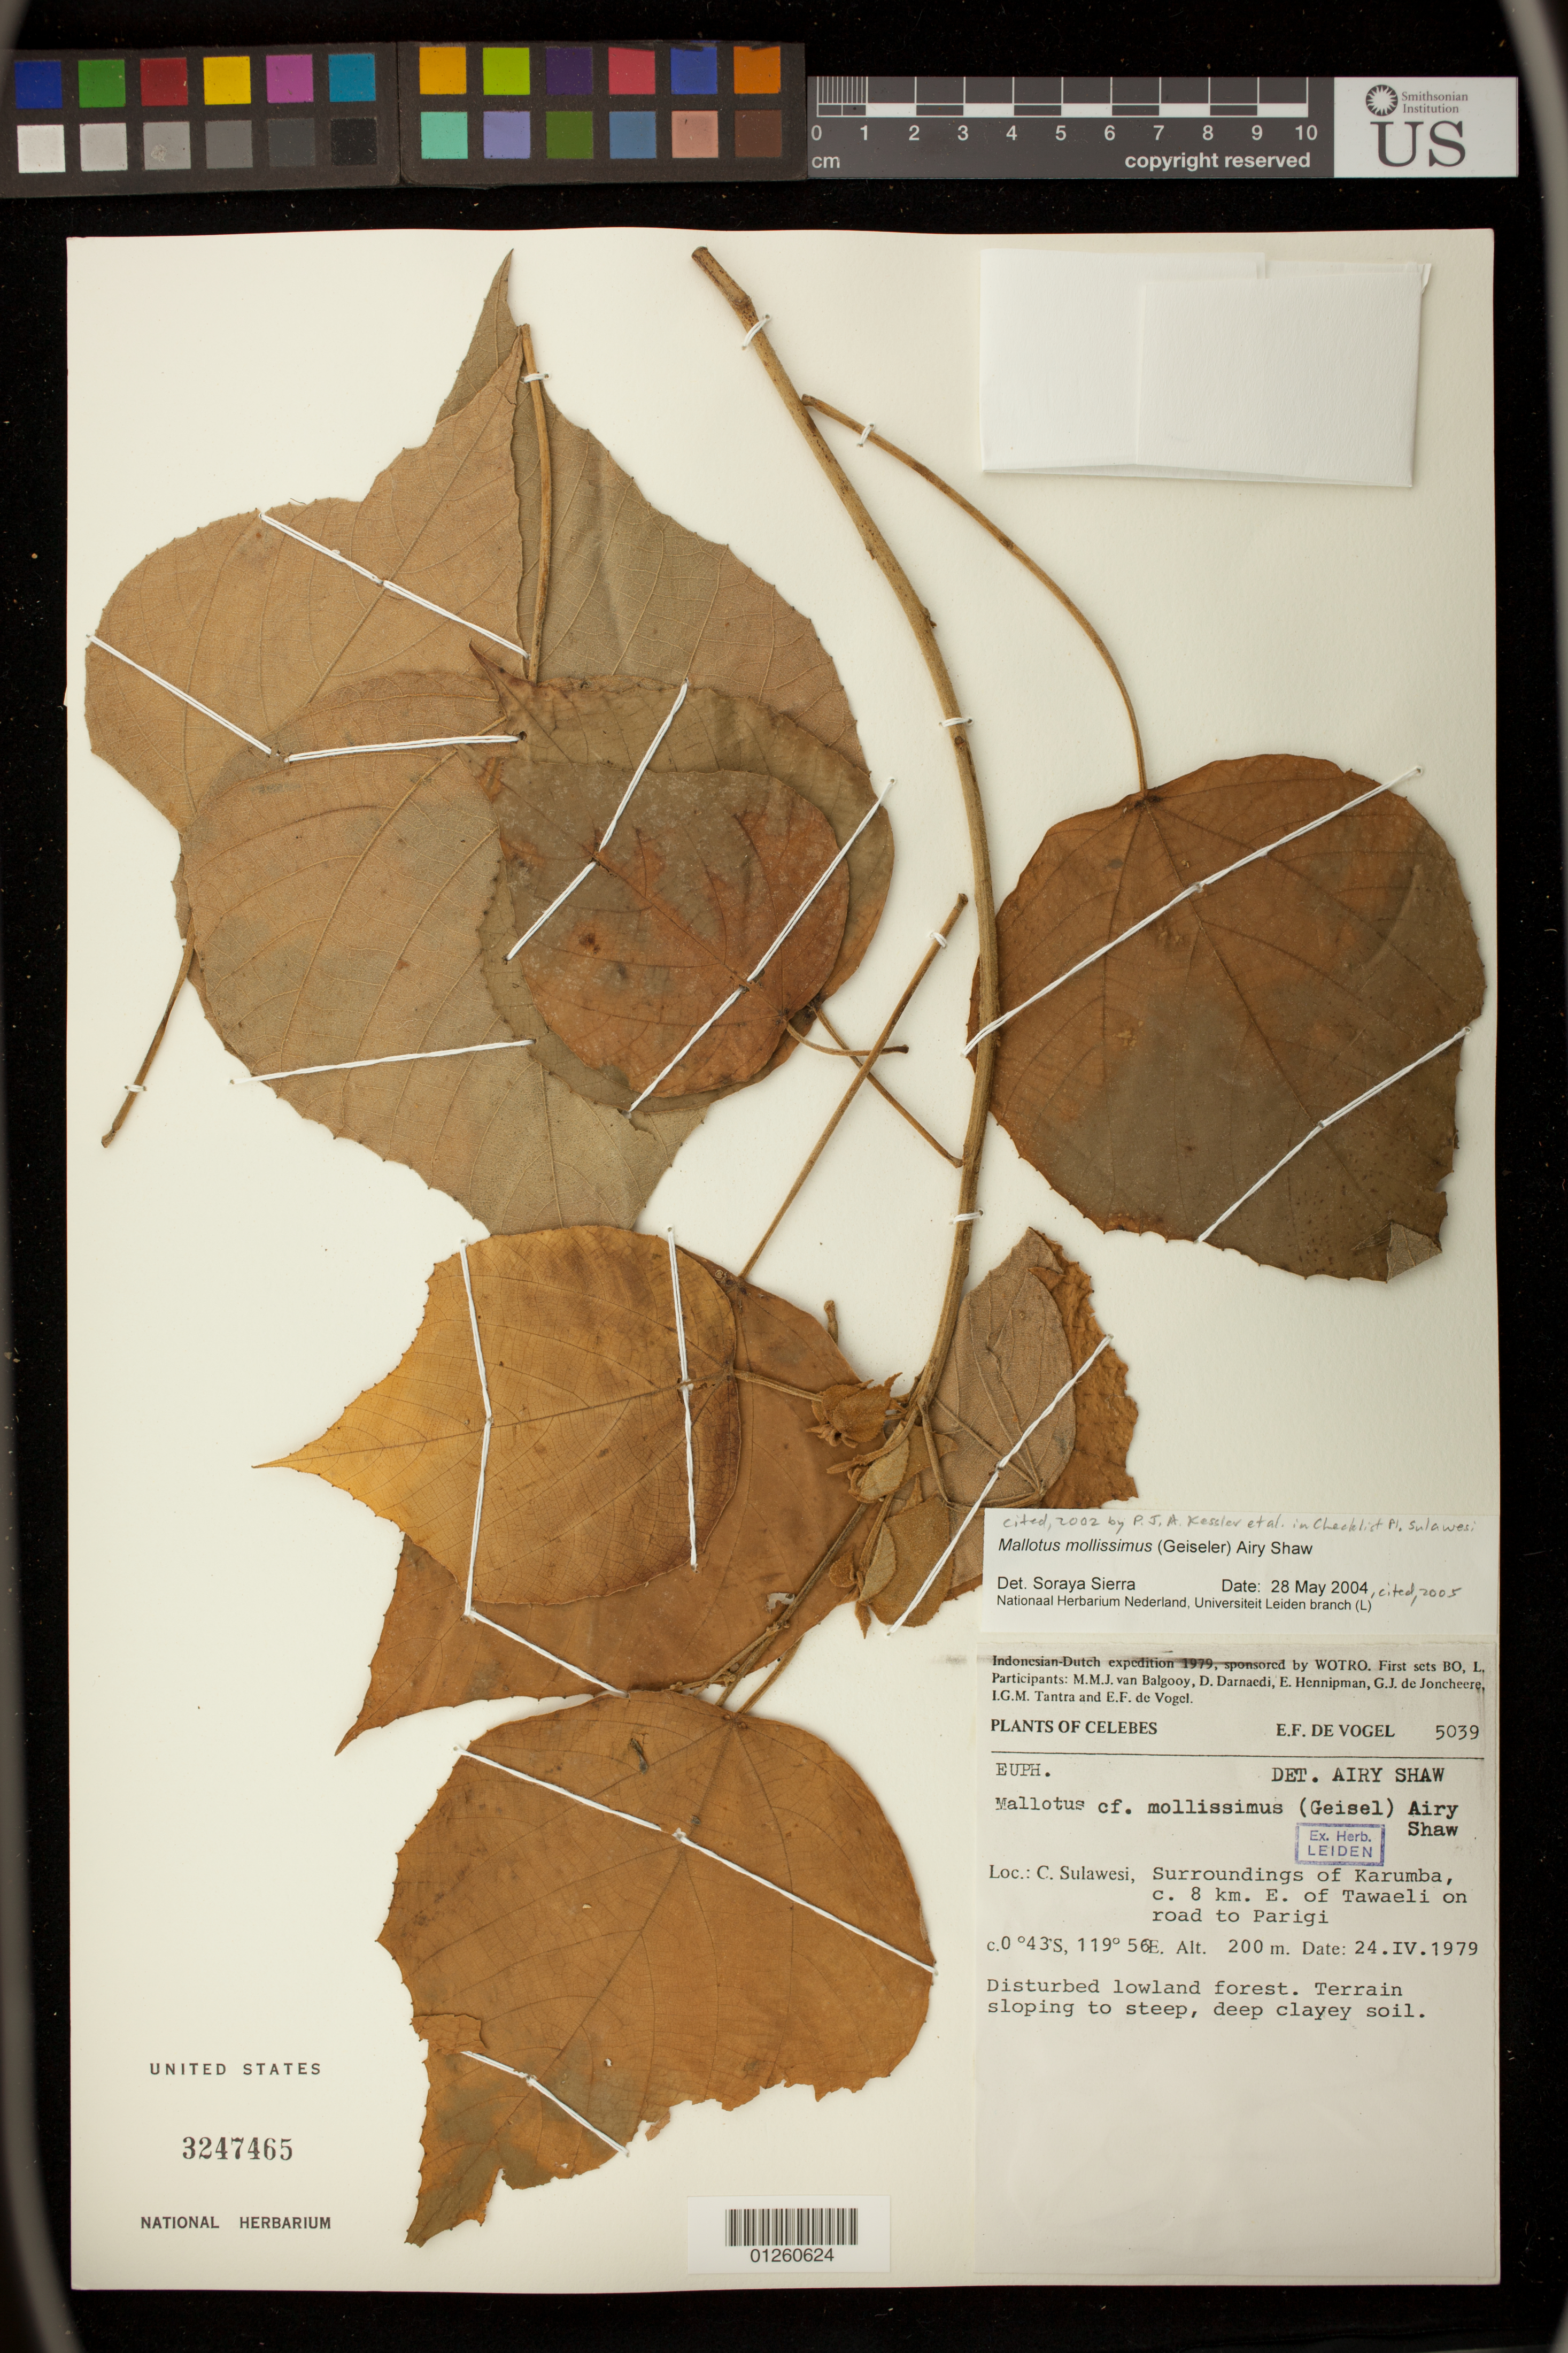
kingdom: Plantae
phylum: Tracheophyta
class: Magnoliopsida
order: Malpighiales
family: Euphorbiaceae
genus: Mallotus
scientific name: Mallotus mollissimus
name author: (Geiseler) Airy Shaw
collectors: E. F. de Vogel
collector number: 5039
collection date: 1979-04-24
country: Indonesia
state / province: Sumatra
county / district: Sumatera Utara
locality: C. Sulawesi, Surroundings of Karumba, c. 8 km E. of Tawaeli on road to Parigi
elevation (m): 200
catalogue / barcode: US 3247465